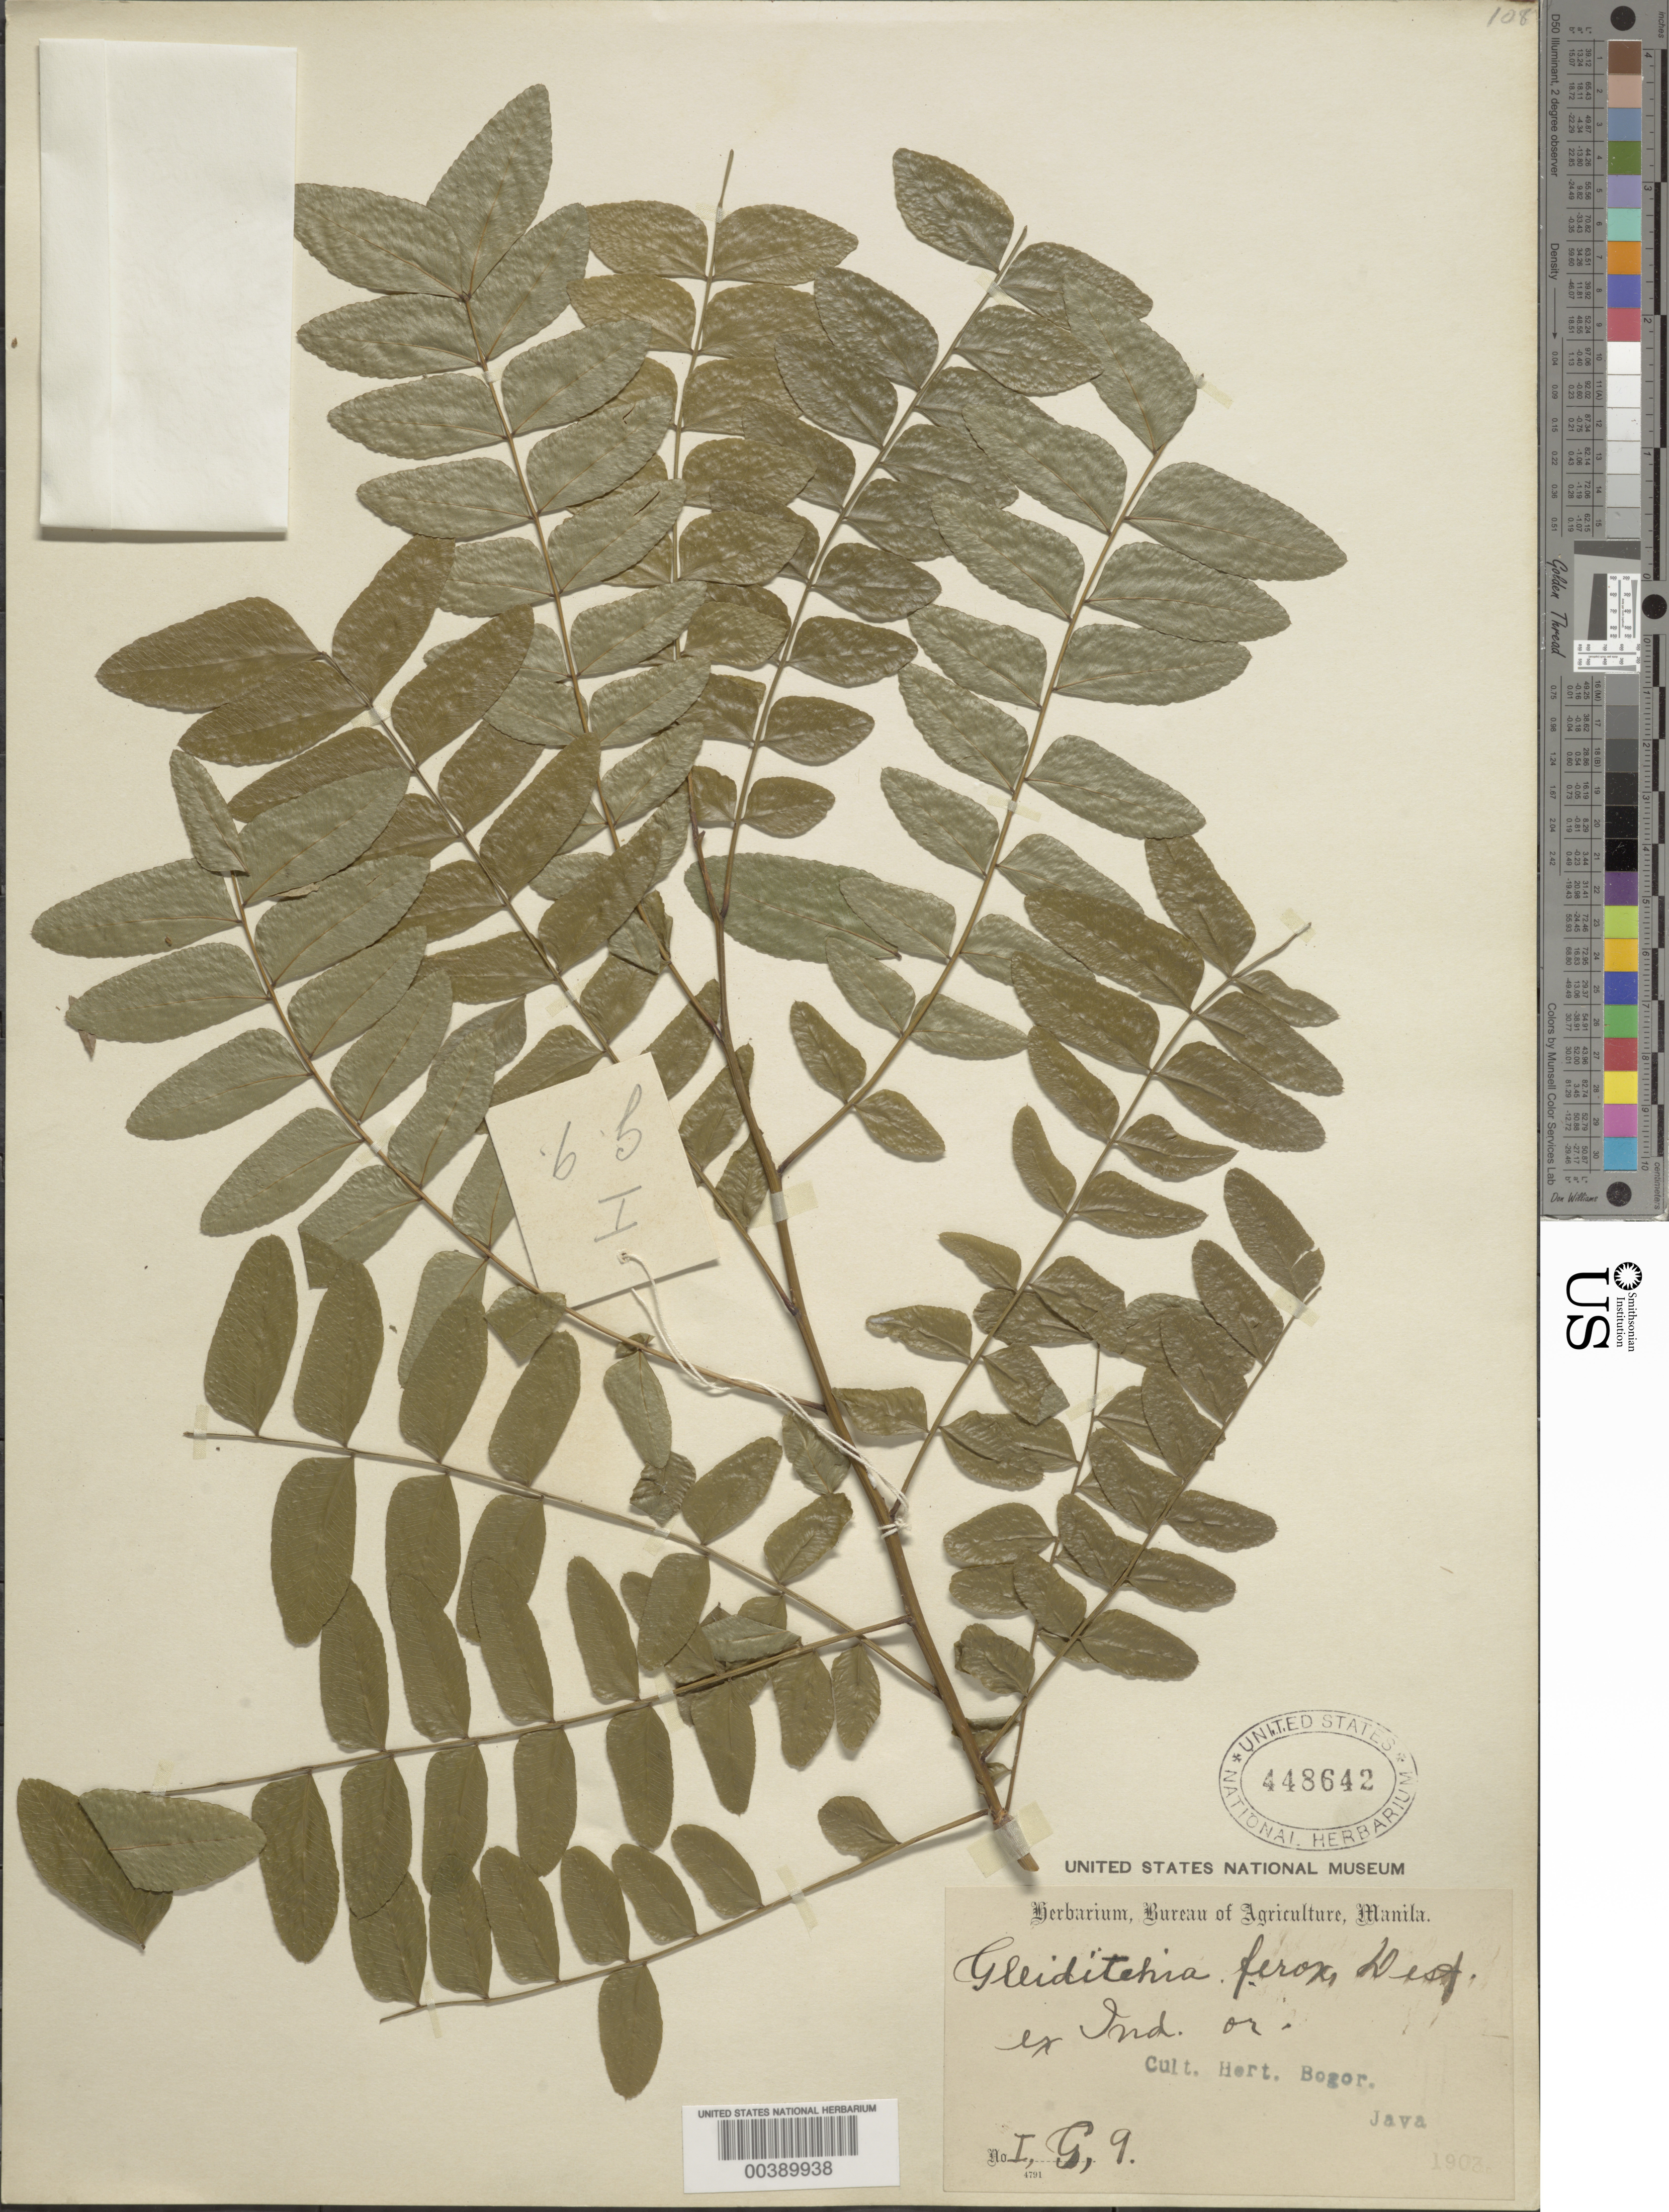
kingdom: Plantae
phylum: Tracheophyta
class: Magnoliopsida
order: Fabales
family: Fabaceae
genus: Gleditsia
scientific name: Gleditsia ferox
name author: Desf.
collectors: F. R. Fosberg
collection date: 1946-08-19/1946-08-21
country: Micronesia, Federated States of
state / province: Kosrae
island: Lelu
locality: Lela (Lele) Harbor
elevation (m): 1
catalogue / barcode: US 448642